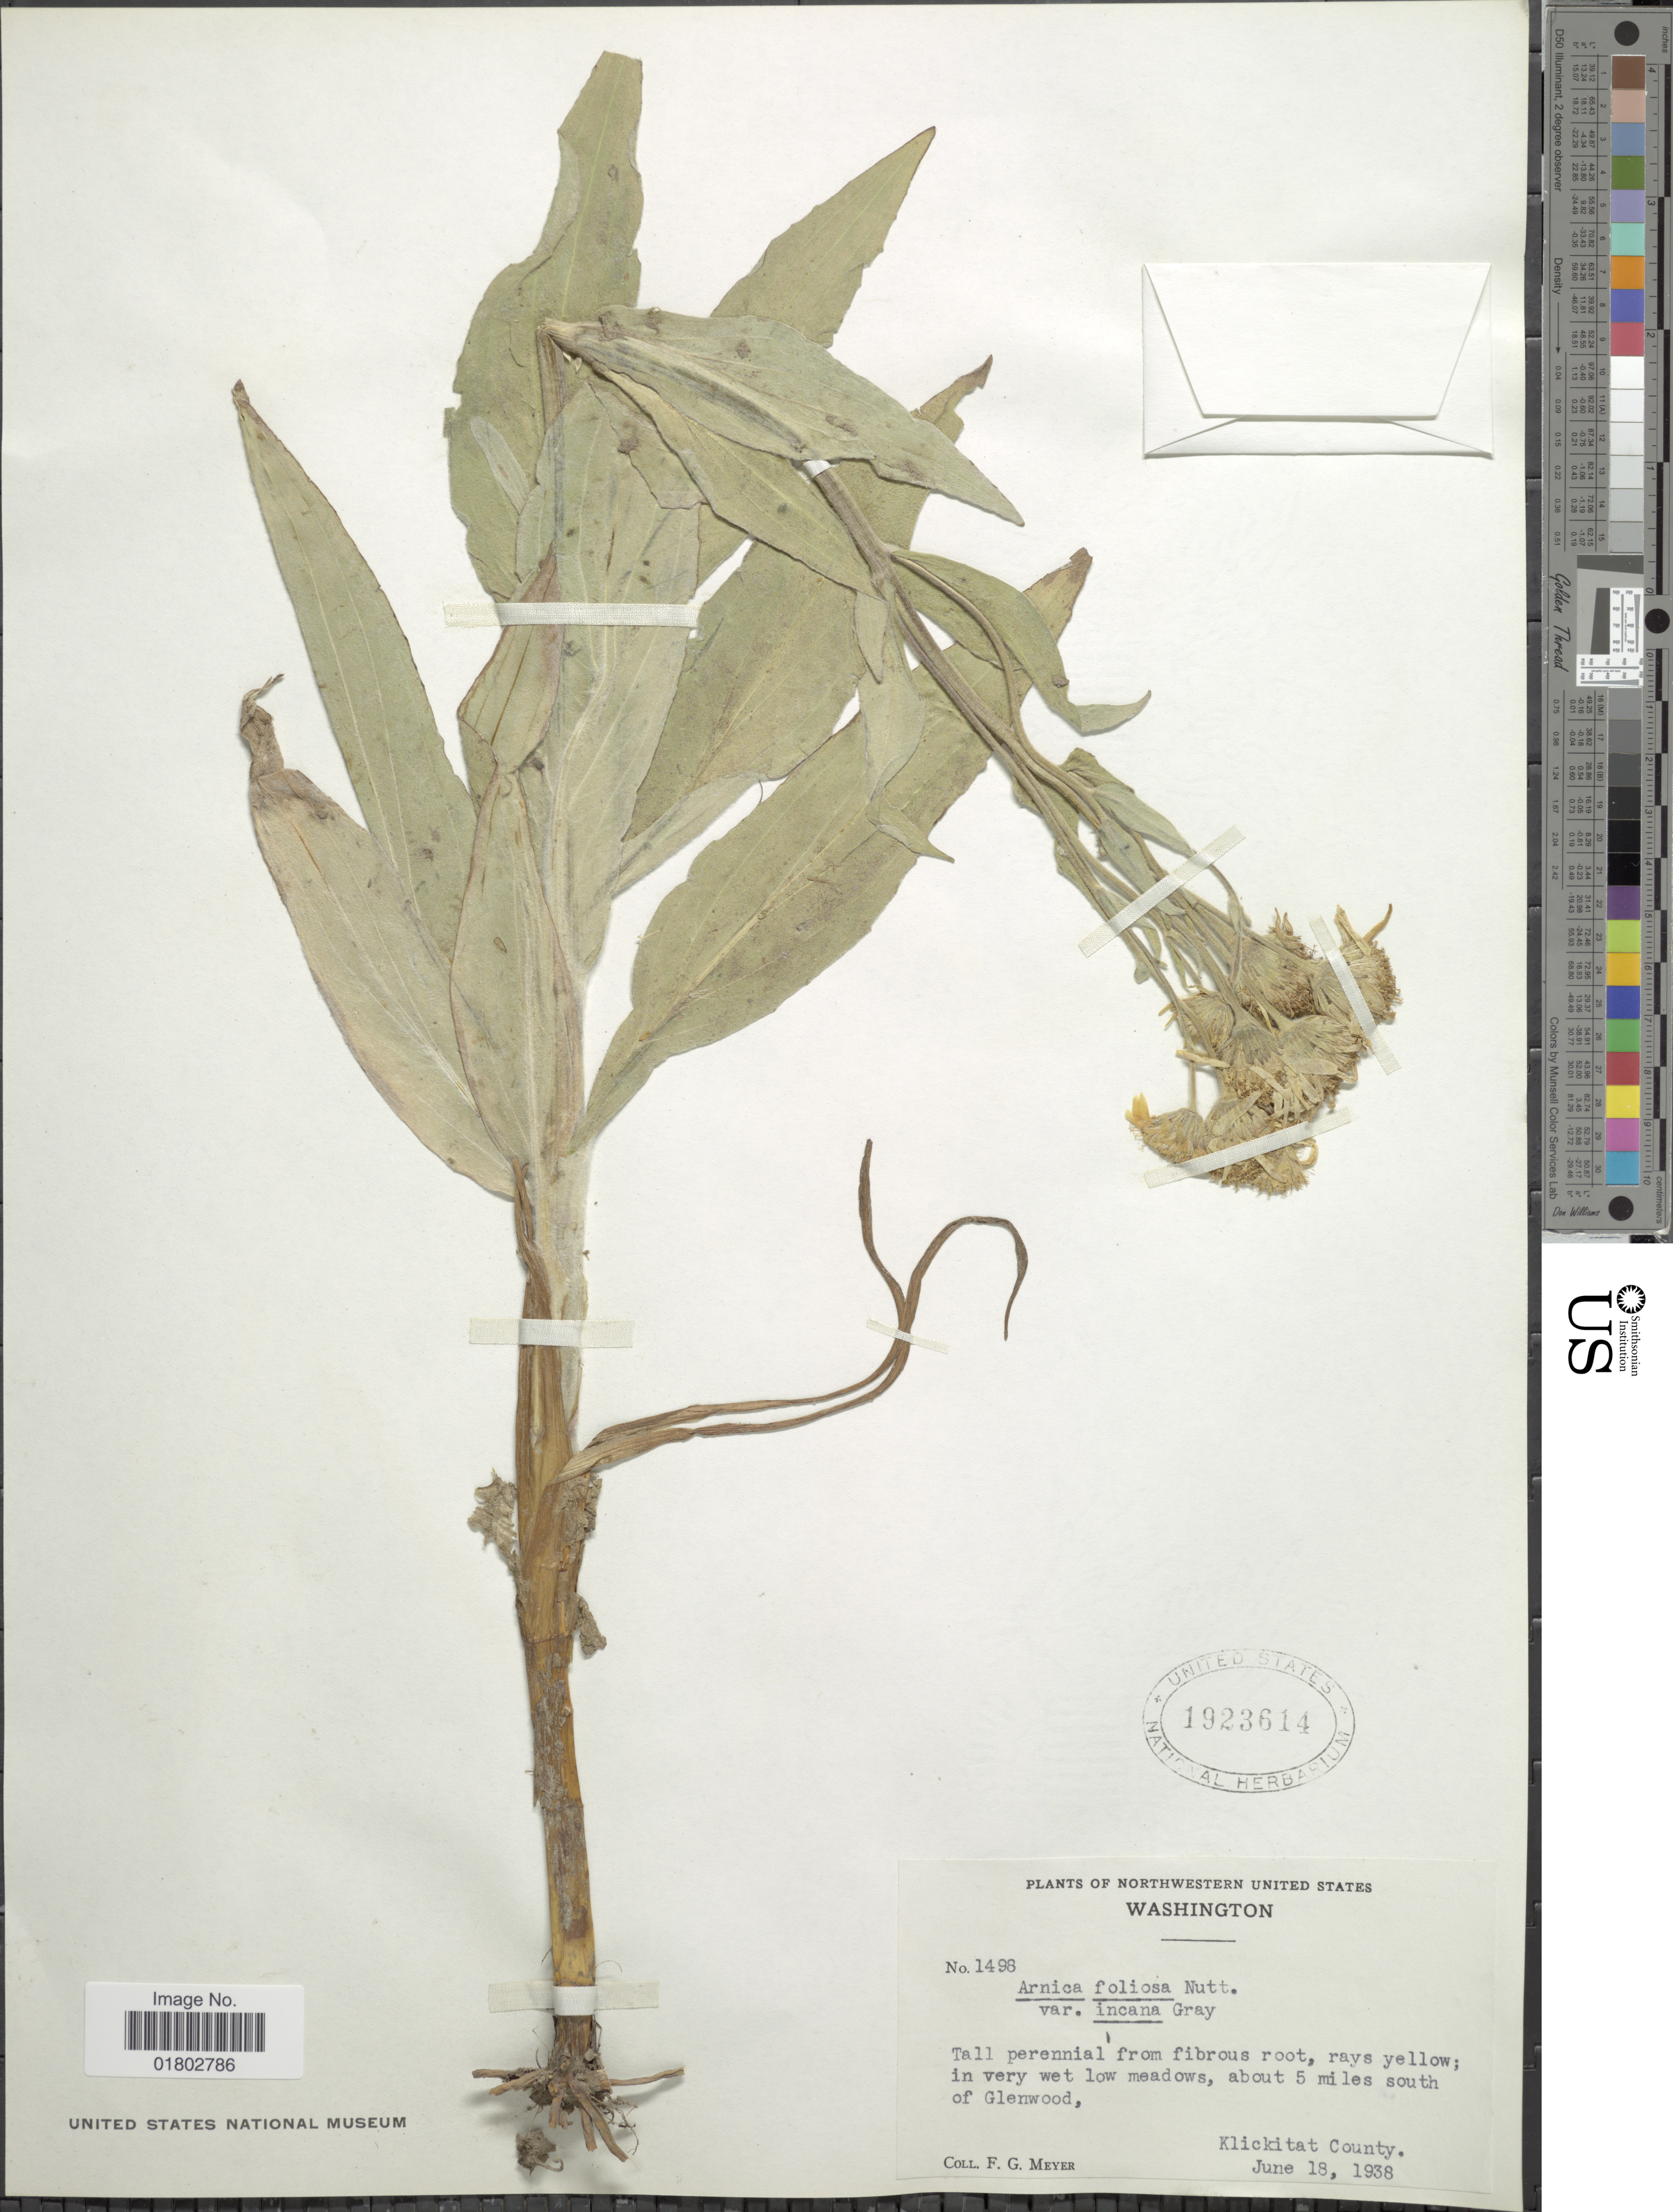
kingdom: Plantae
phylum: Tracheophyta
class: Magnoliopsida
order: Asterales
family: Asteraceae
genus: Arnica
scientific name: Arnica chamissonis subsp. incana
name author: (A. Gray) Maguire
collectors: F. G. Meyer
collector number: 1498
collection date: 1938-06-18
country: United States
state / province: Washington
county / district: Klickitat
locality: Northwesten United States, about 5 miles south of Glenwood, Klickitat County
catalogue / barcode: US 1923614